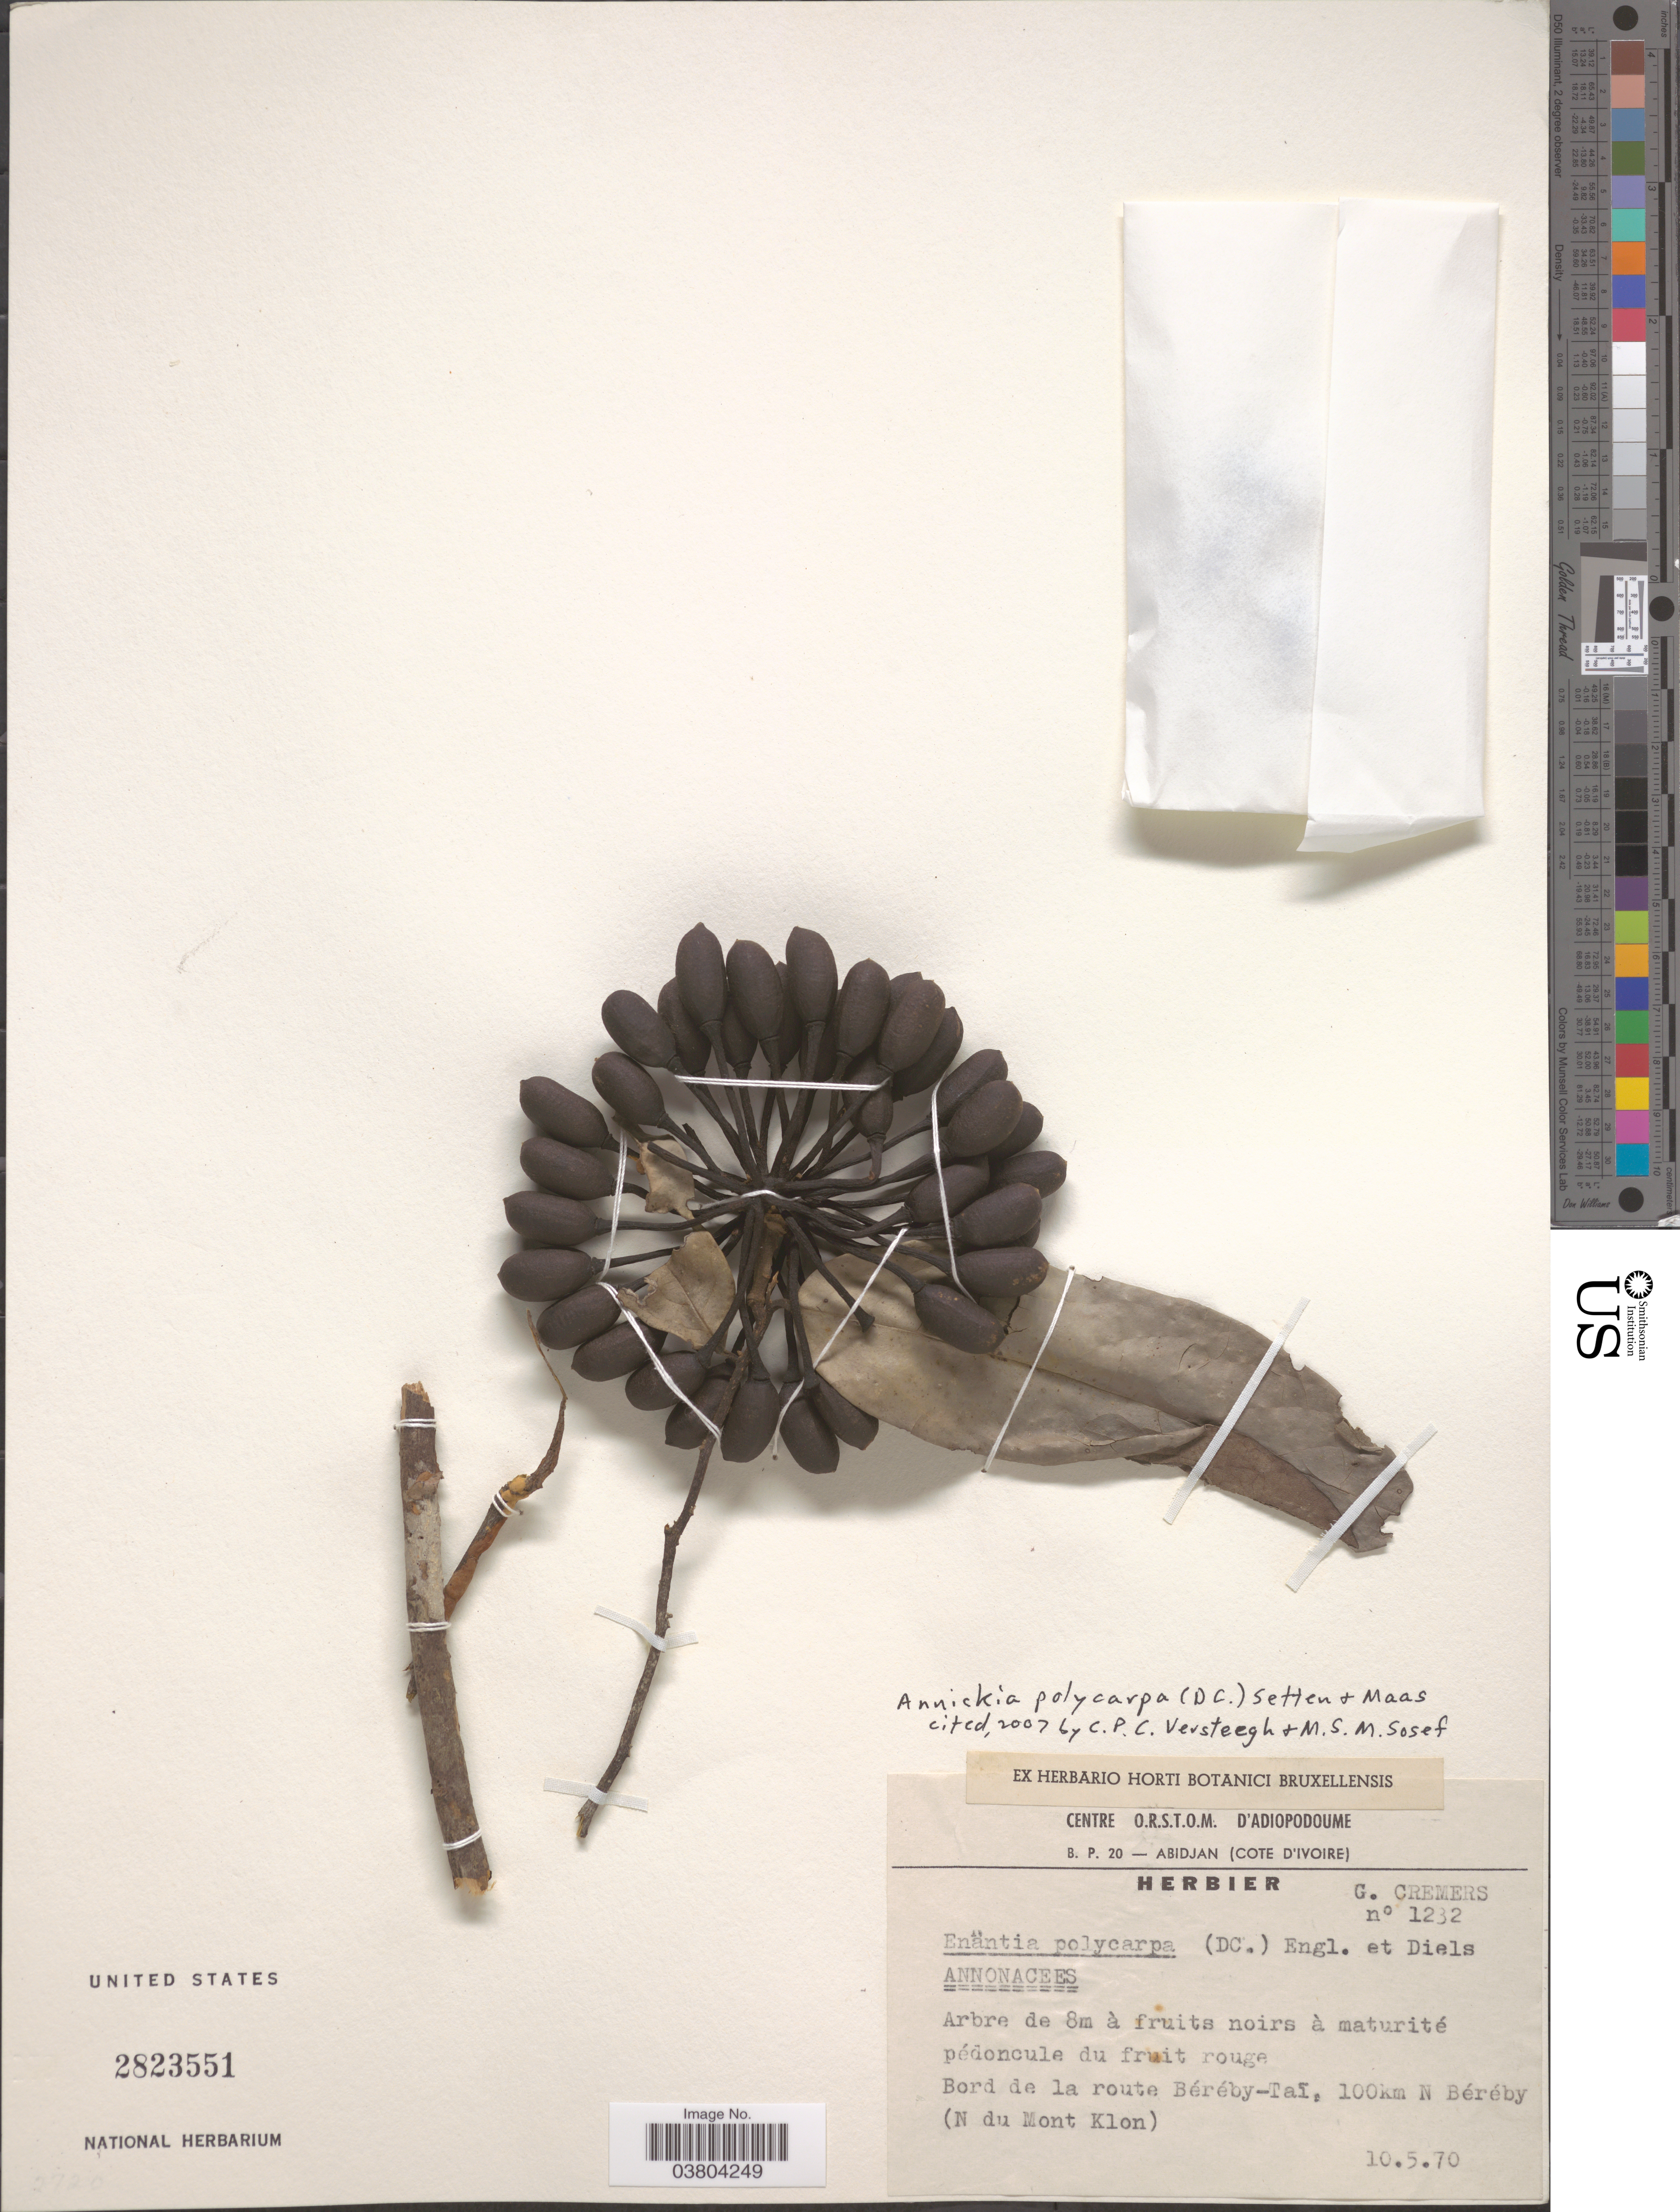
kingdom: Plantae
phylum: Tracheophyta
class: Magnoliopsida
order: Magnoliales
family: Annonaceae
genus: Annickia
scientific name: Annickia polycarpa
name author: (DC.) I.M. Turner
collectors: G. Cremers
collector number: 1232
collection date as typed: Transcribed d/m/y: 10/5/70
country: Ivory Coast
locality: Abidjan (Cote-D'Ivoire). [unsure placement] Bord de la route Béréby-Tai, 100km N Béréby (N du Mont Klon).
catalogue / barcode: US 2823551